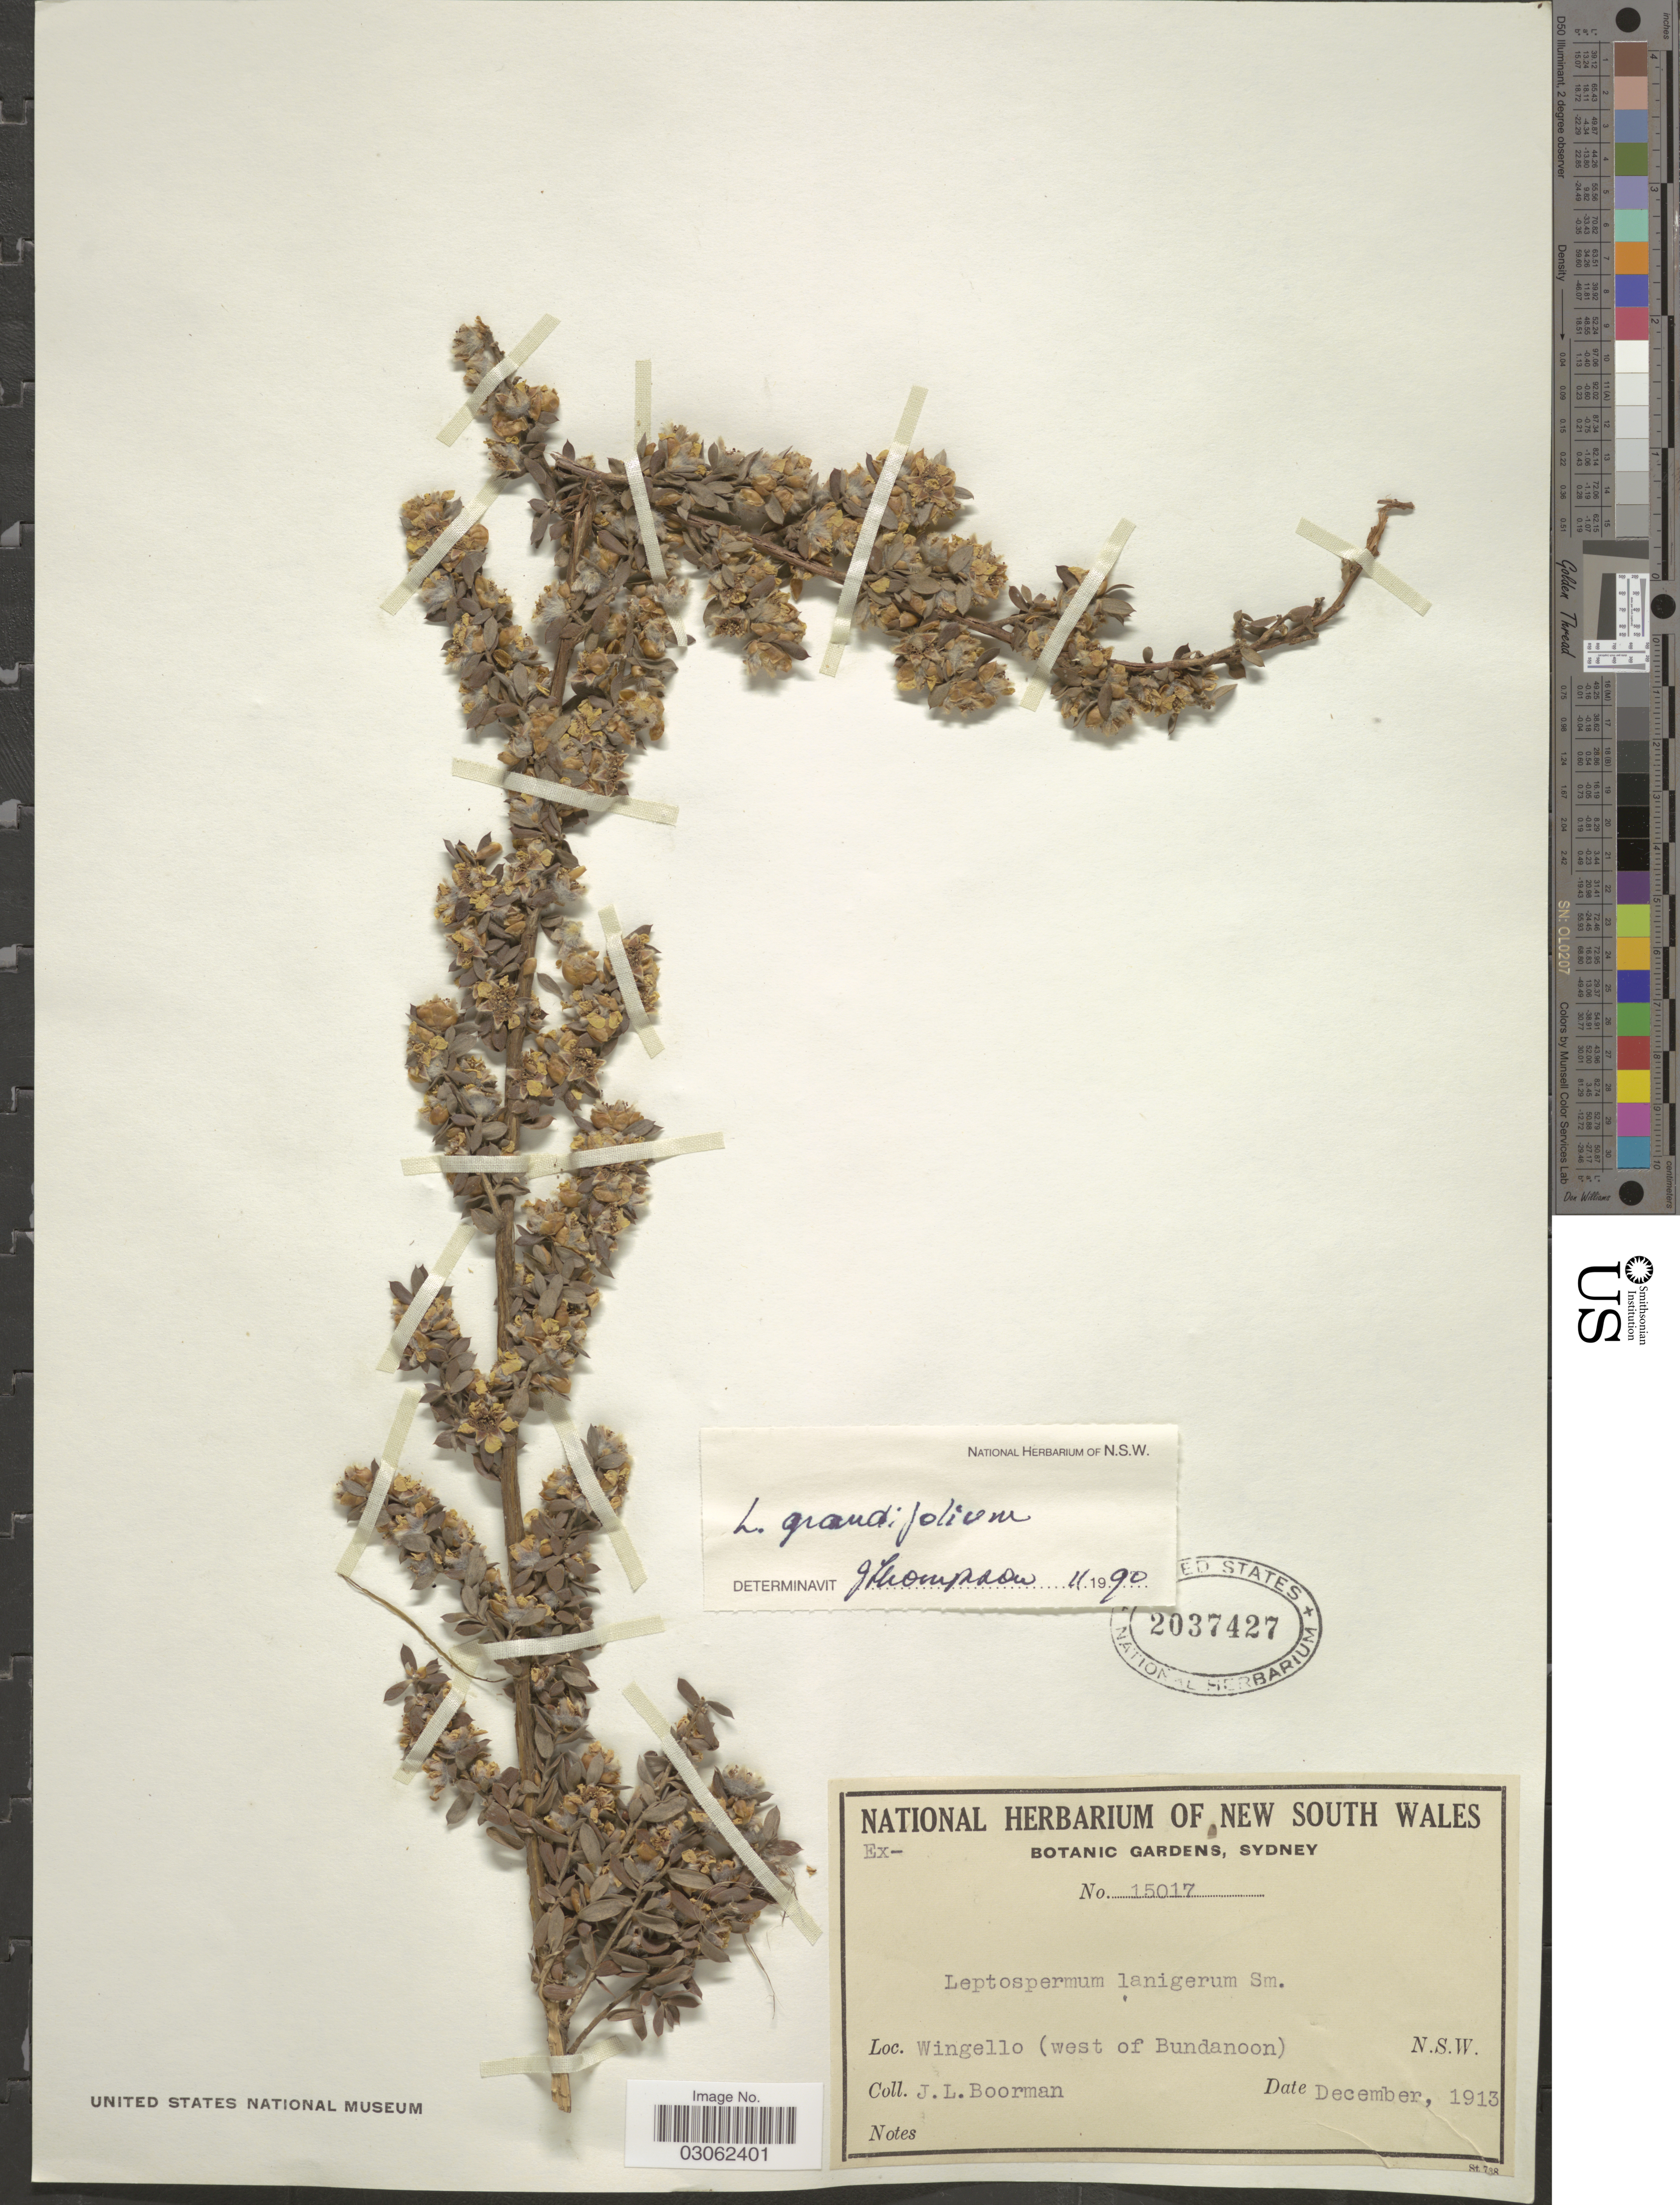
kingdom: Plantae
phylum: Tracheophyta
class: Magnoliopsida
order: Myrtales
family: Myrtaceae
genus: Leptospermum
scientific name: Leptospermum grandifolium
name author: Sm.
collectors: J. Boorman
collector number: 15017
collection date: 1913-12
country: Australia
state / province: New South Wales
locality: Wingello (west of Bundanoon) N.S.W.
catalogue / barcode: US 2037427